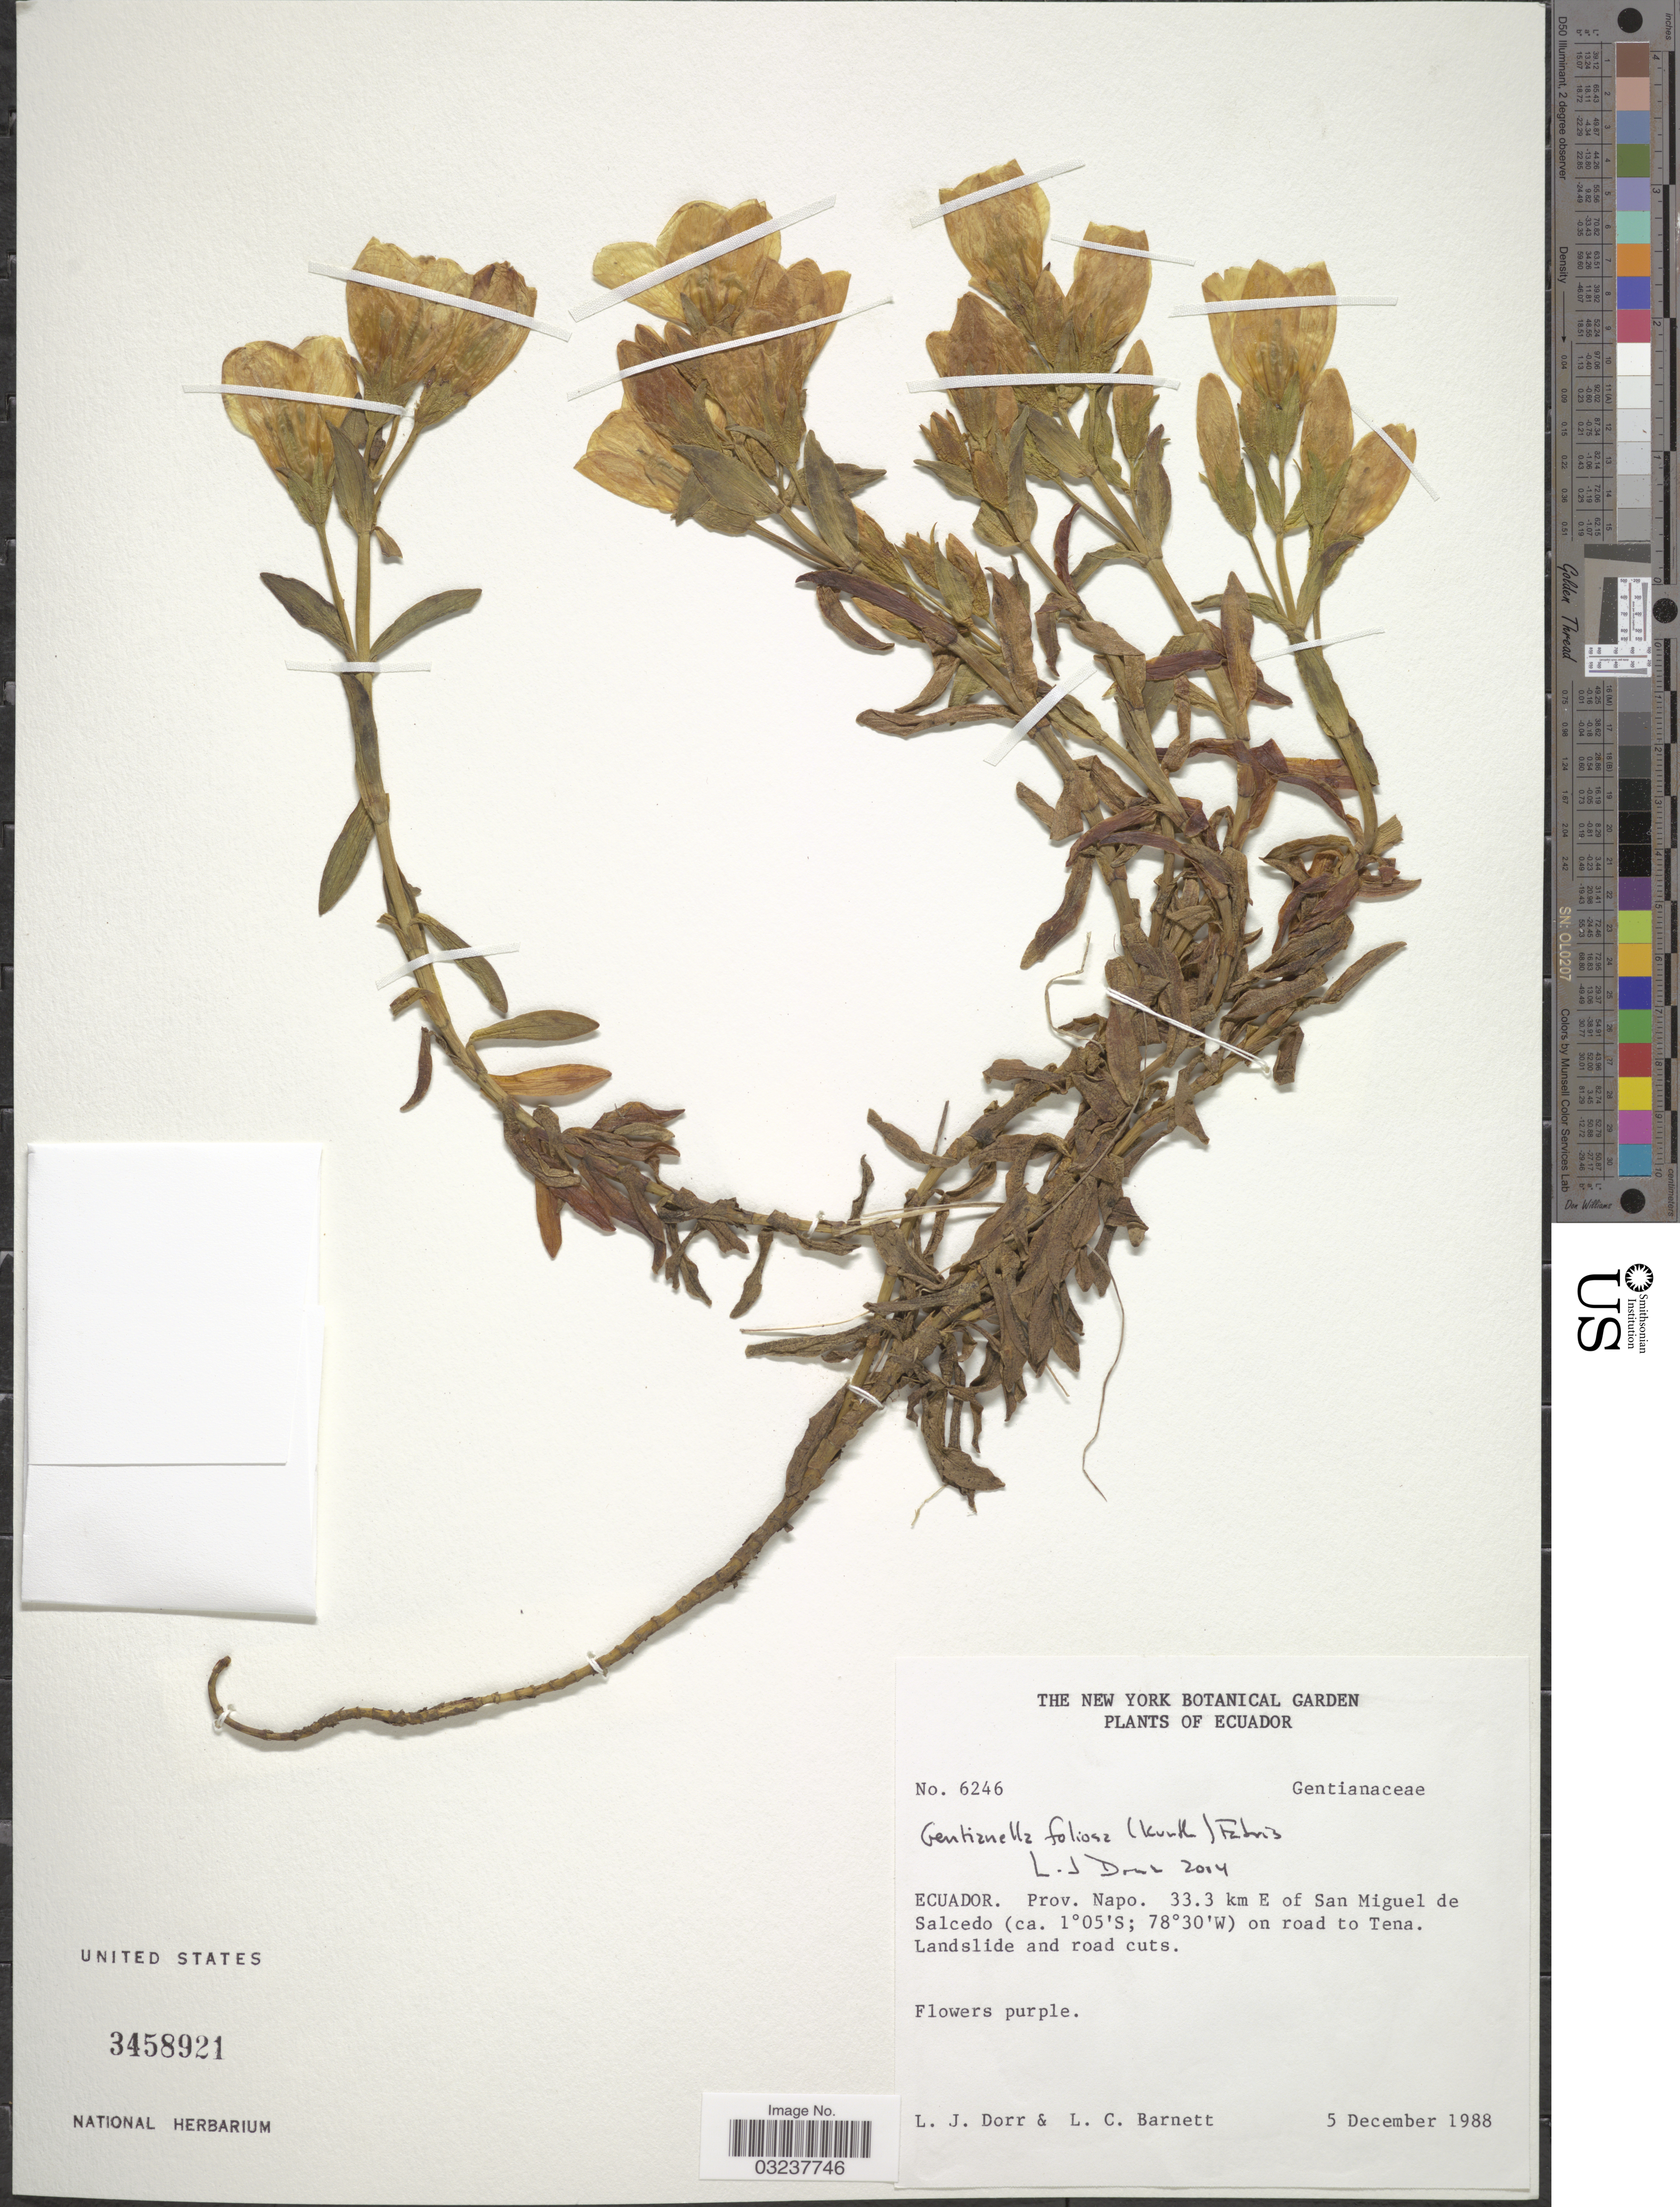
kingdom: Plantae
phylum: Tracheophyta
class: Magnoliopsida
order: Gentianales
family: Gentianaceae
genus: Gentianella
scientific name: Gentianella foliosa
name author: (Kunth) Fabris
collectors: L. J. Dorr & L. C. Barnett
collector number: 6246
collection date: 1988-12-05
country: Ecuador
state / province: Napo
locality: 33.3 km E of San Miguel de Salcedo on road to Tena.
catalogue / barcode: US 3458921